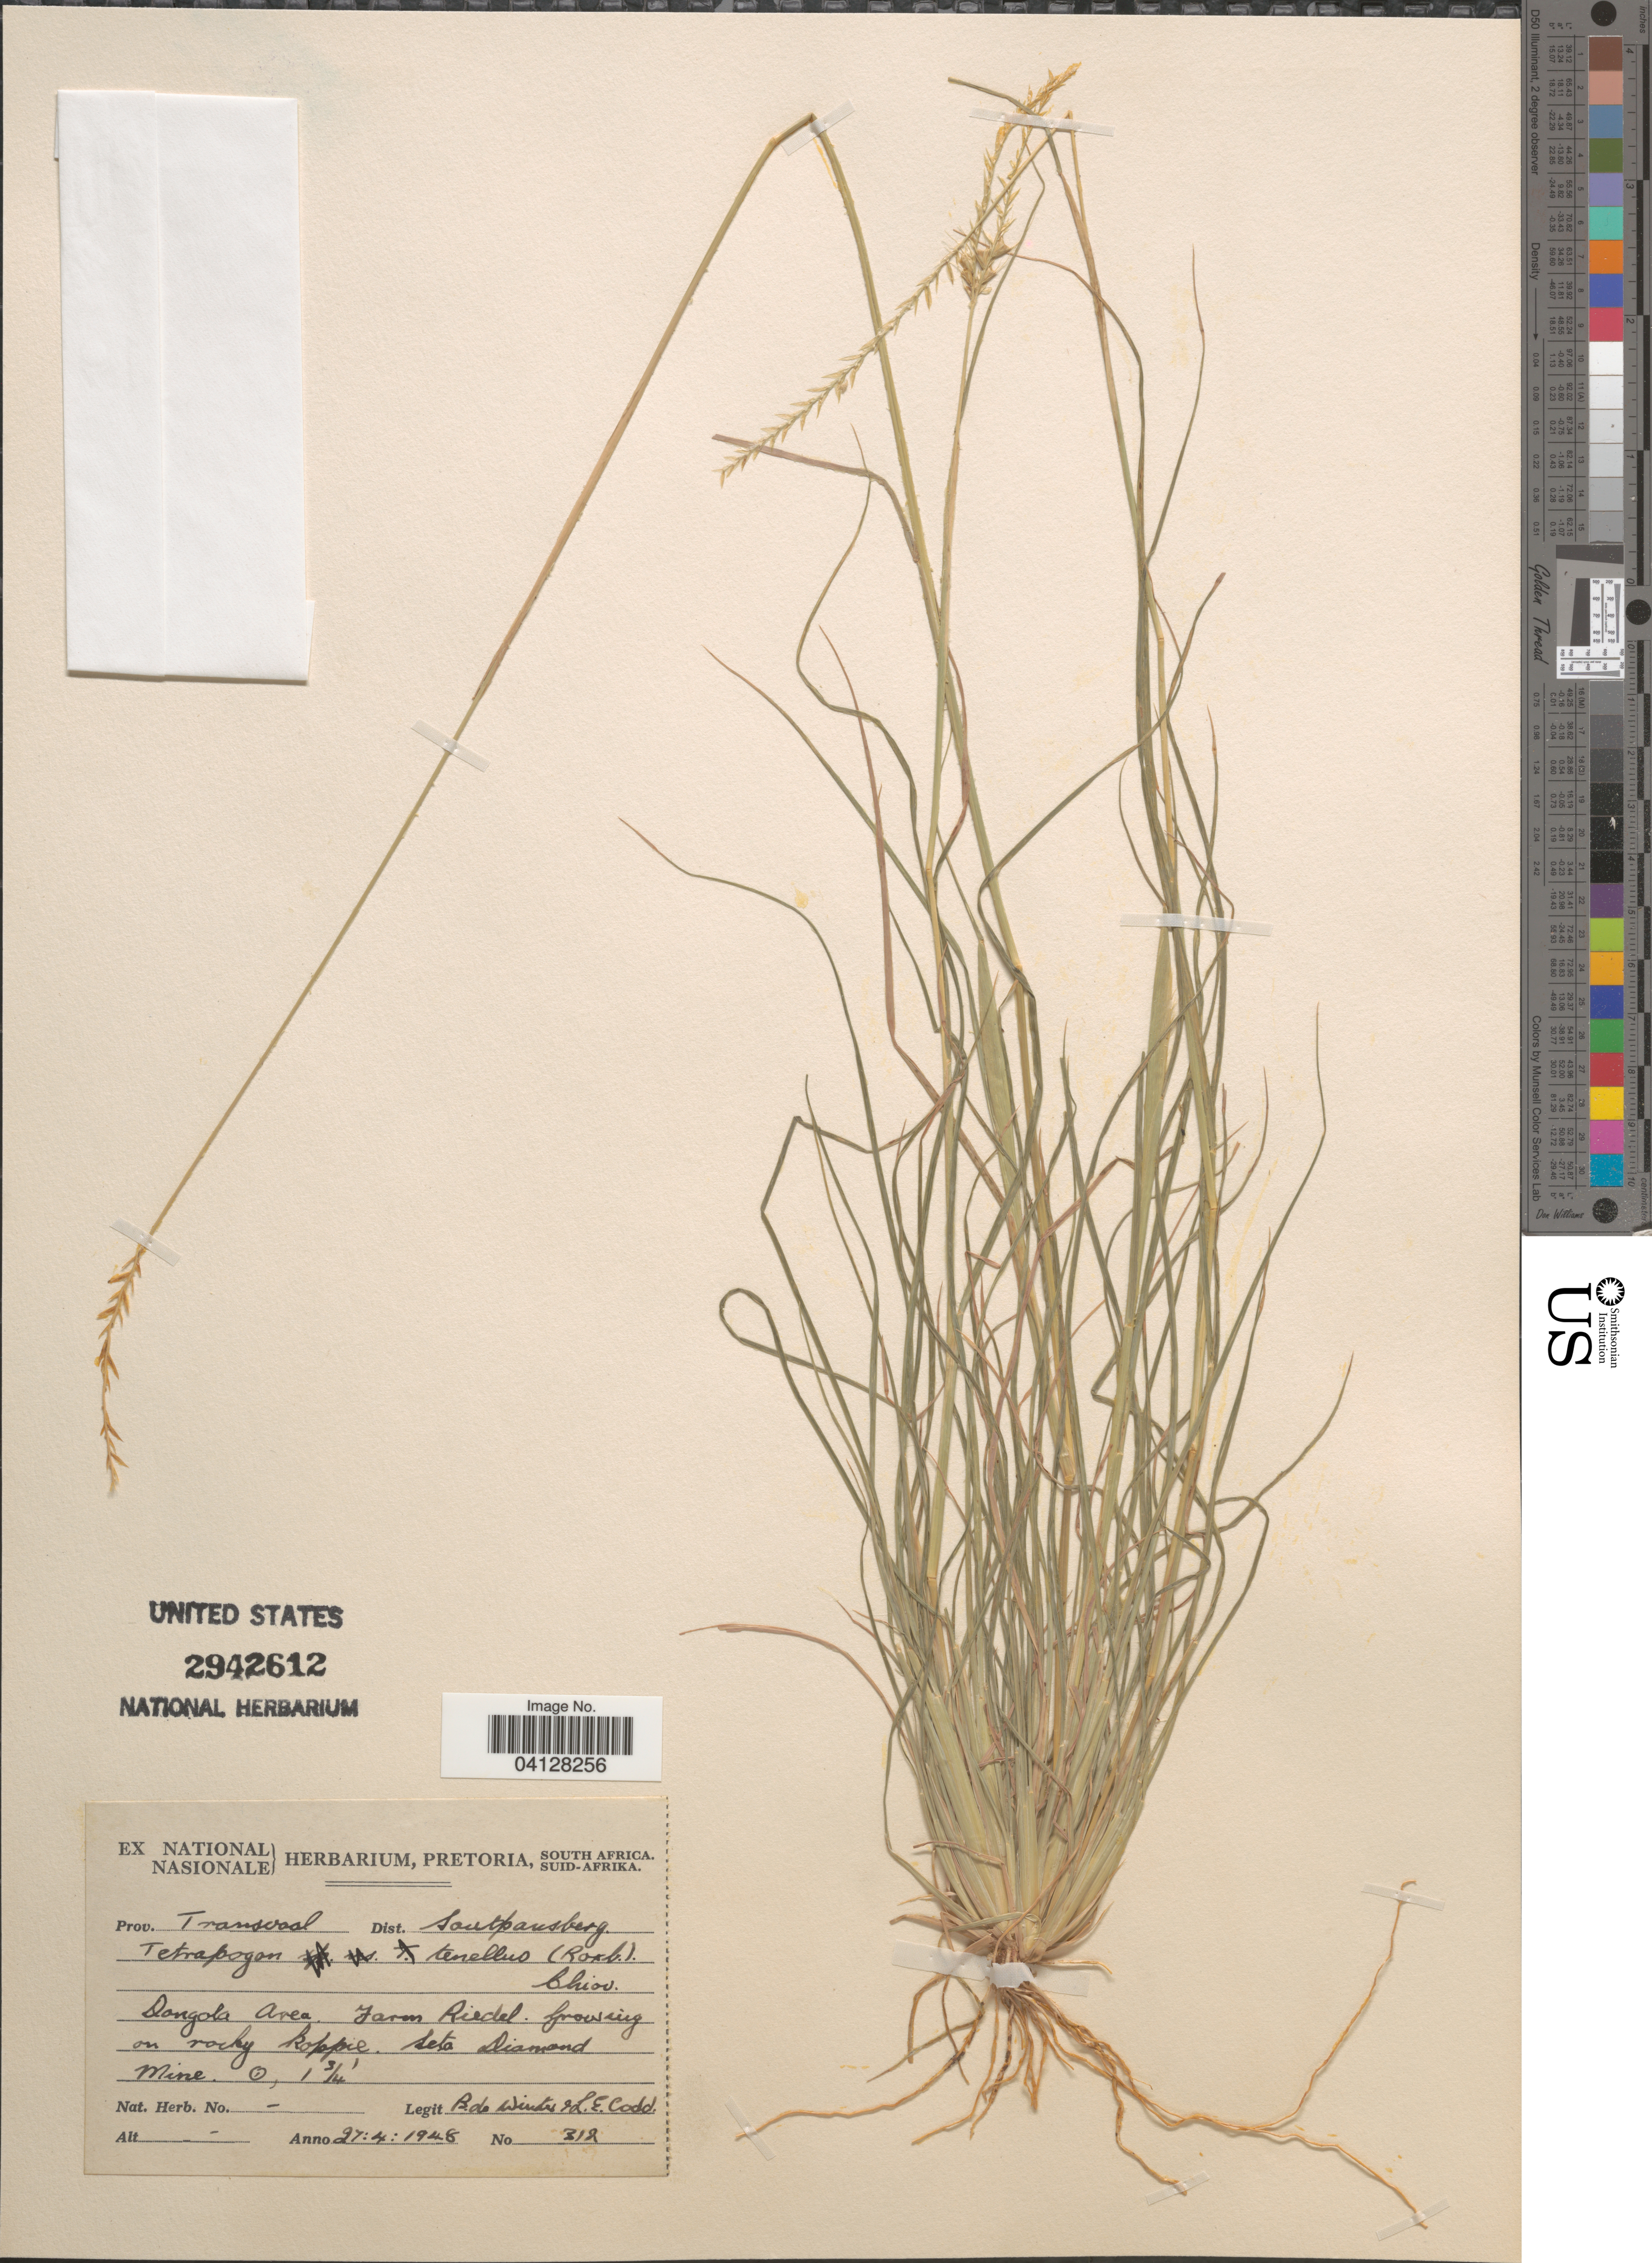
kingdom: Plantae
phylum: Tracheophyta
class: Liliopsida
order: Poales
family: Poaceae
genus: Tetrapogon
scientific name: Tetrapogon tenellus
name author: (J. Koenig ex Roxb.) Chiov.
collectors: B. de Winter & L. Codd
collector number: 312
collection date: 1948-04-27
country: South Africa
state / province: Limpopo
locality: Prov. Transvaal Dist. Soutpansberg. Dongola Area. Farm Riedel. Seta Diamond Mine.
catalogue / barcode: US 2942612